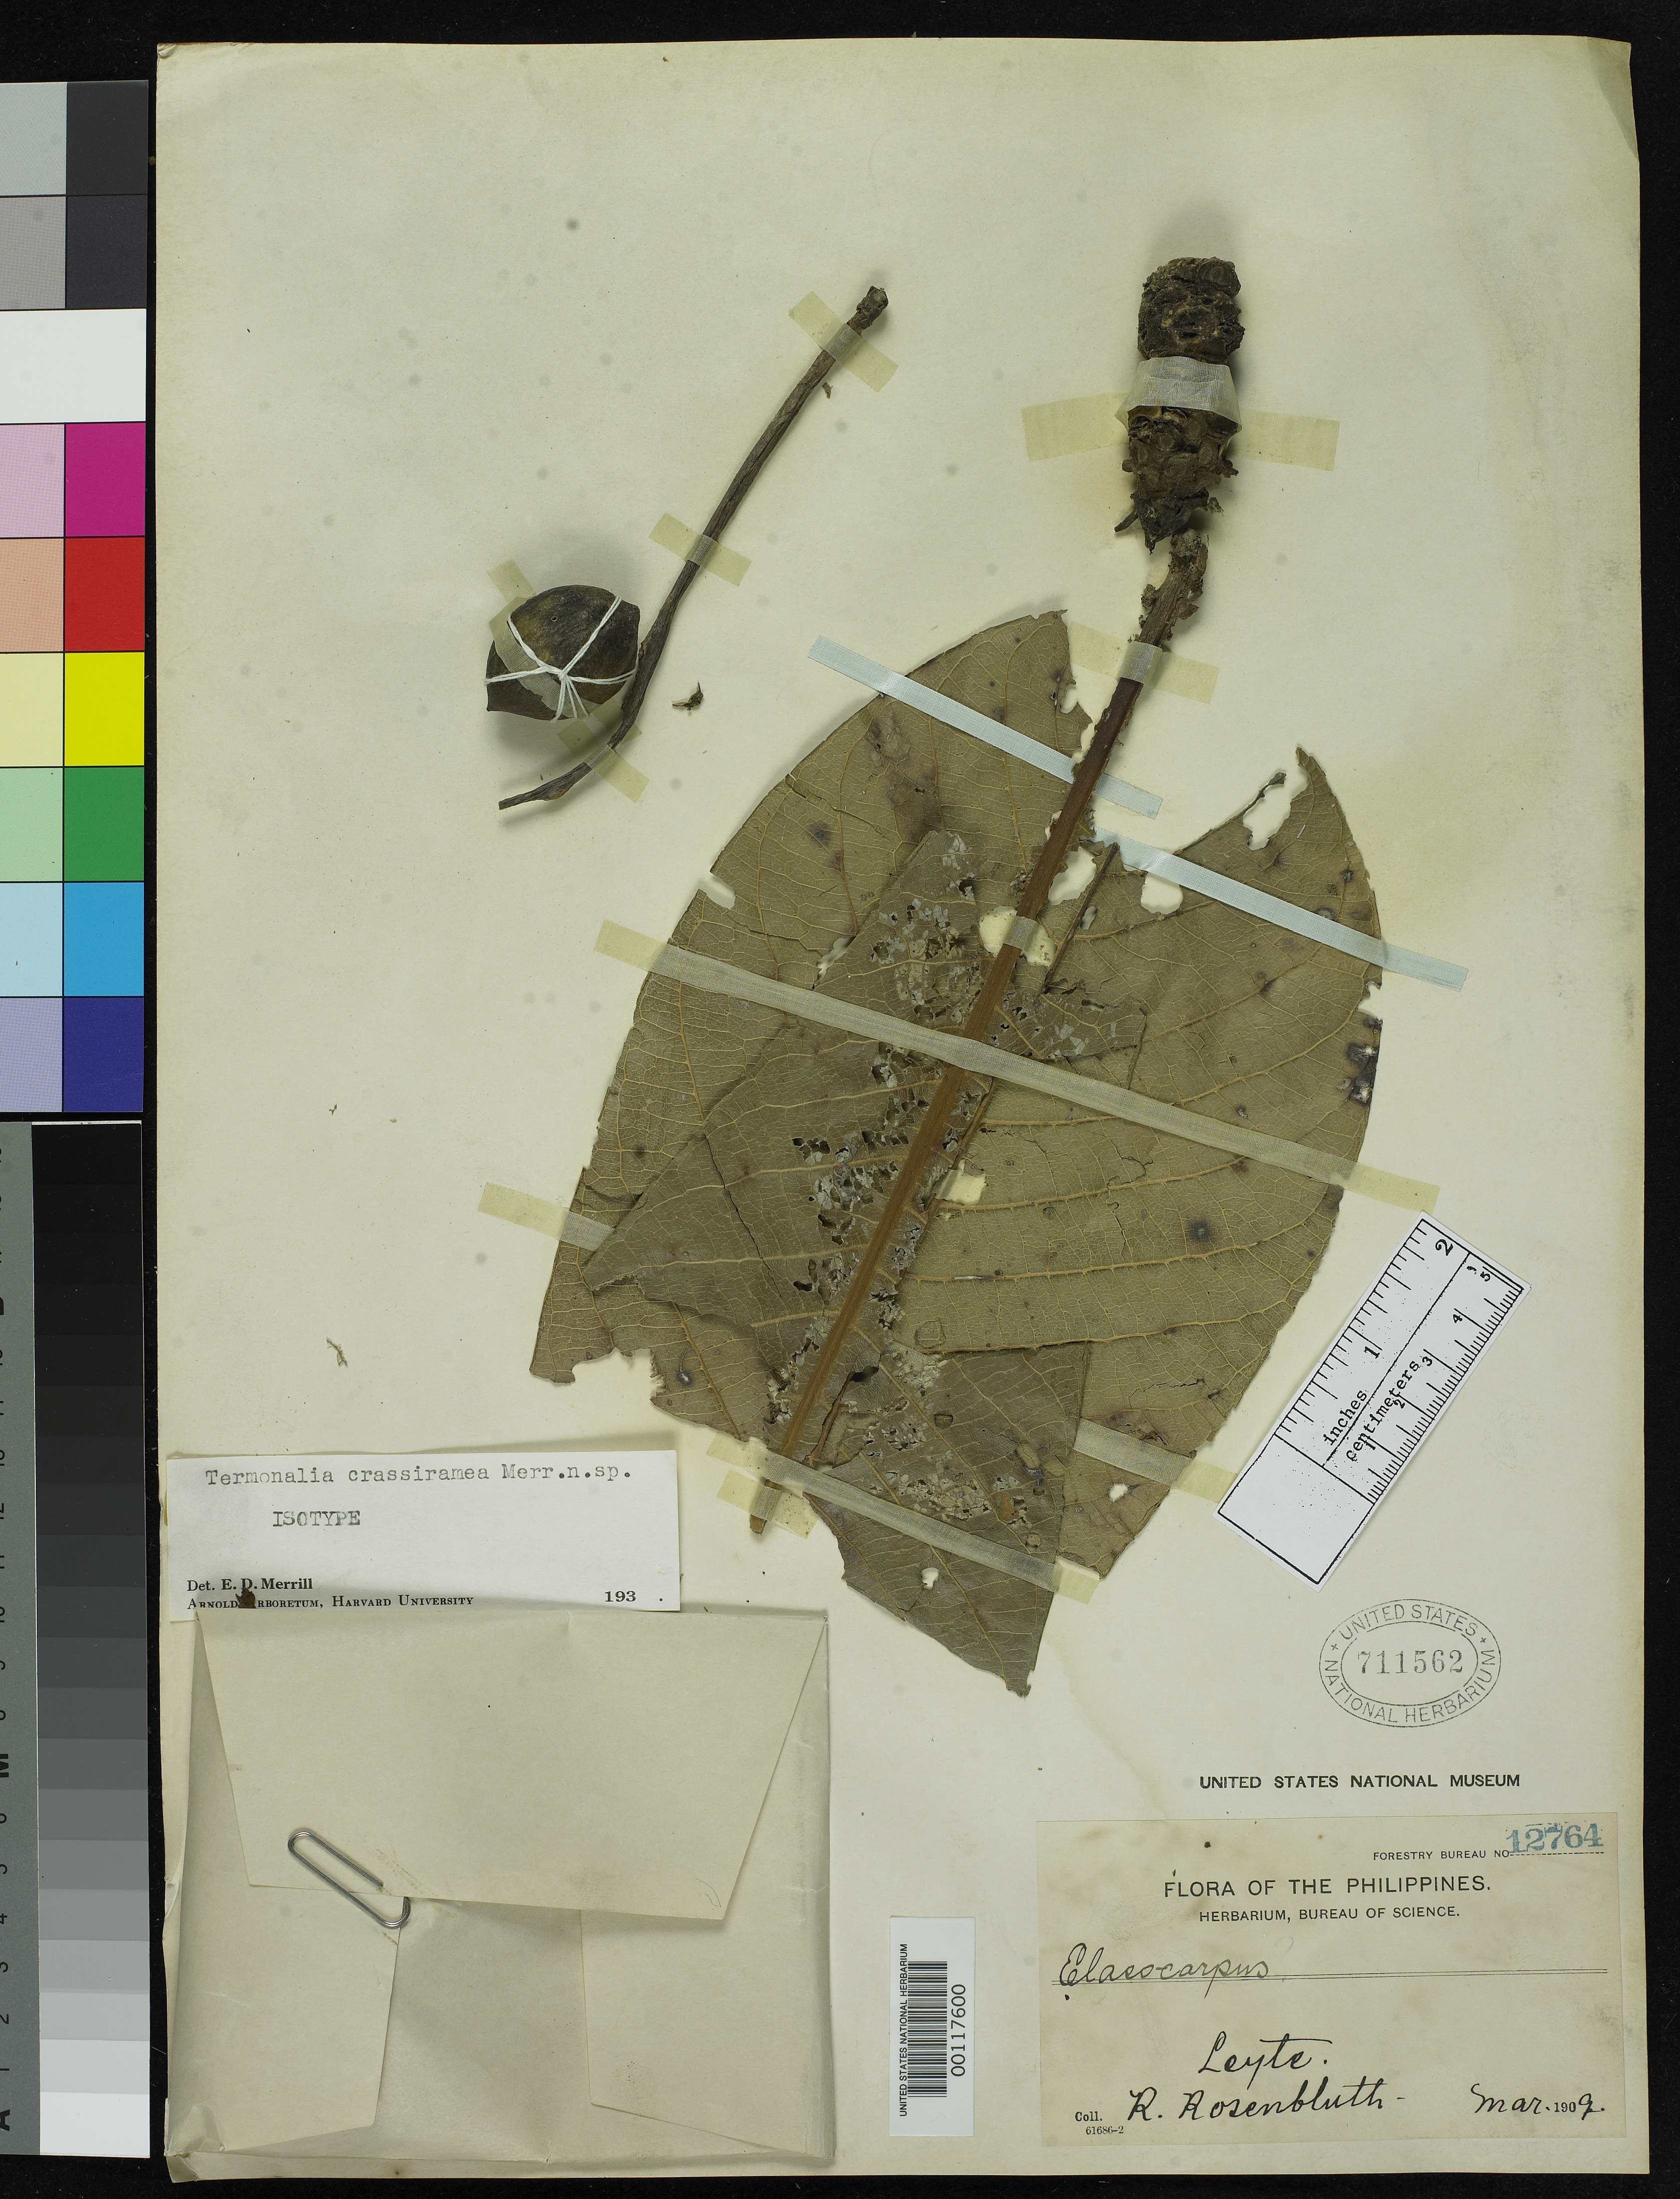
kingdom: Plantae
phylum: Tracheophyta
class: Magnoliopsida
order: Myrtales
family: Combretaceae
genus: Terminalia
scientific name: Terminalia crassiramea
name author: Merr.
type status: Isotype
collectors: R. Rosenbluth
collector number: Bur. Sci. 12764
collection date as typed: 13 Mar 1909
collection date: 1909-03-13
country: Philippines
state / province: Eastern Visayas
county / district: Leyte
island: Leyte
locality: Near Ormoc.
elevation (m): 40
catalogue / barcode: US 711562